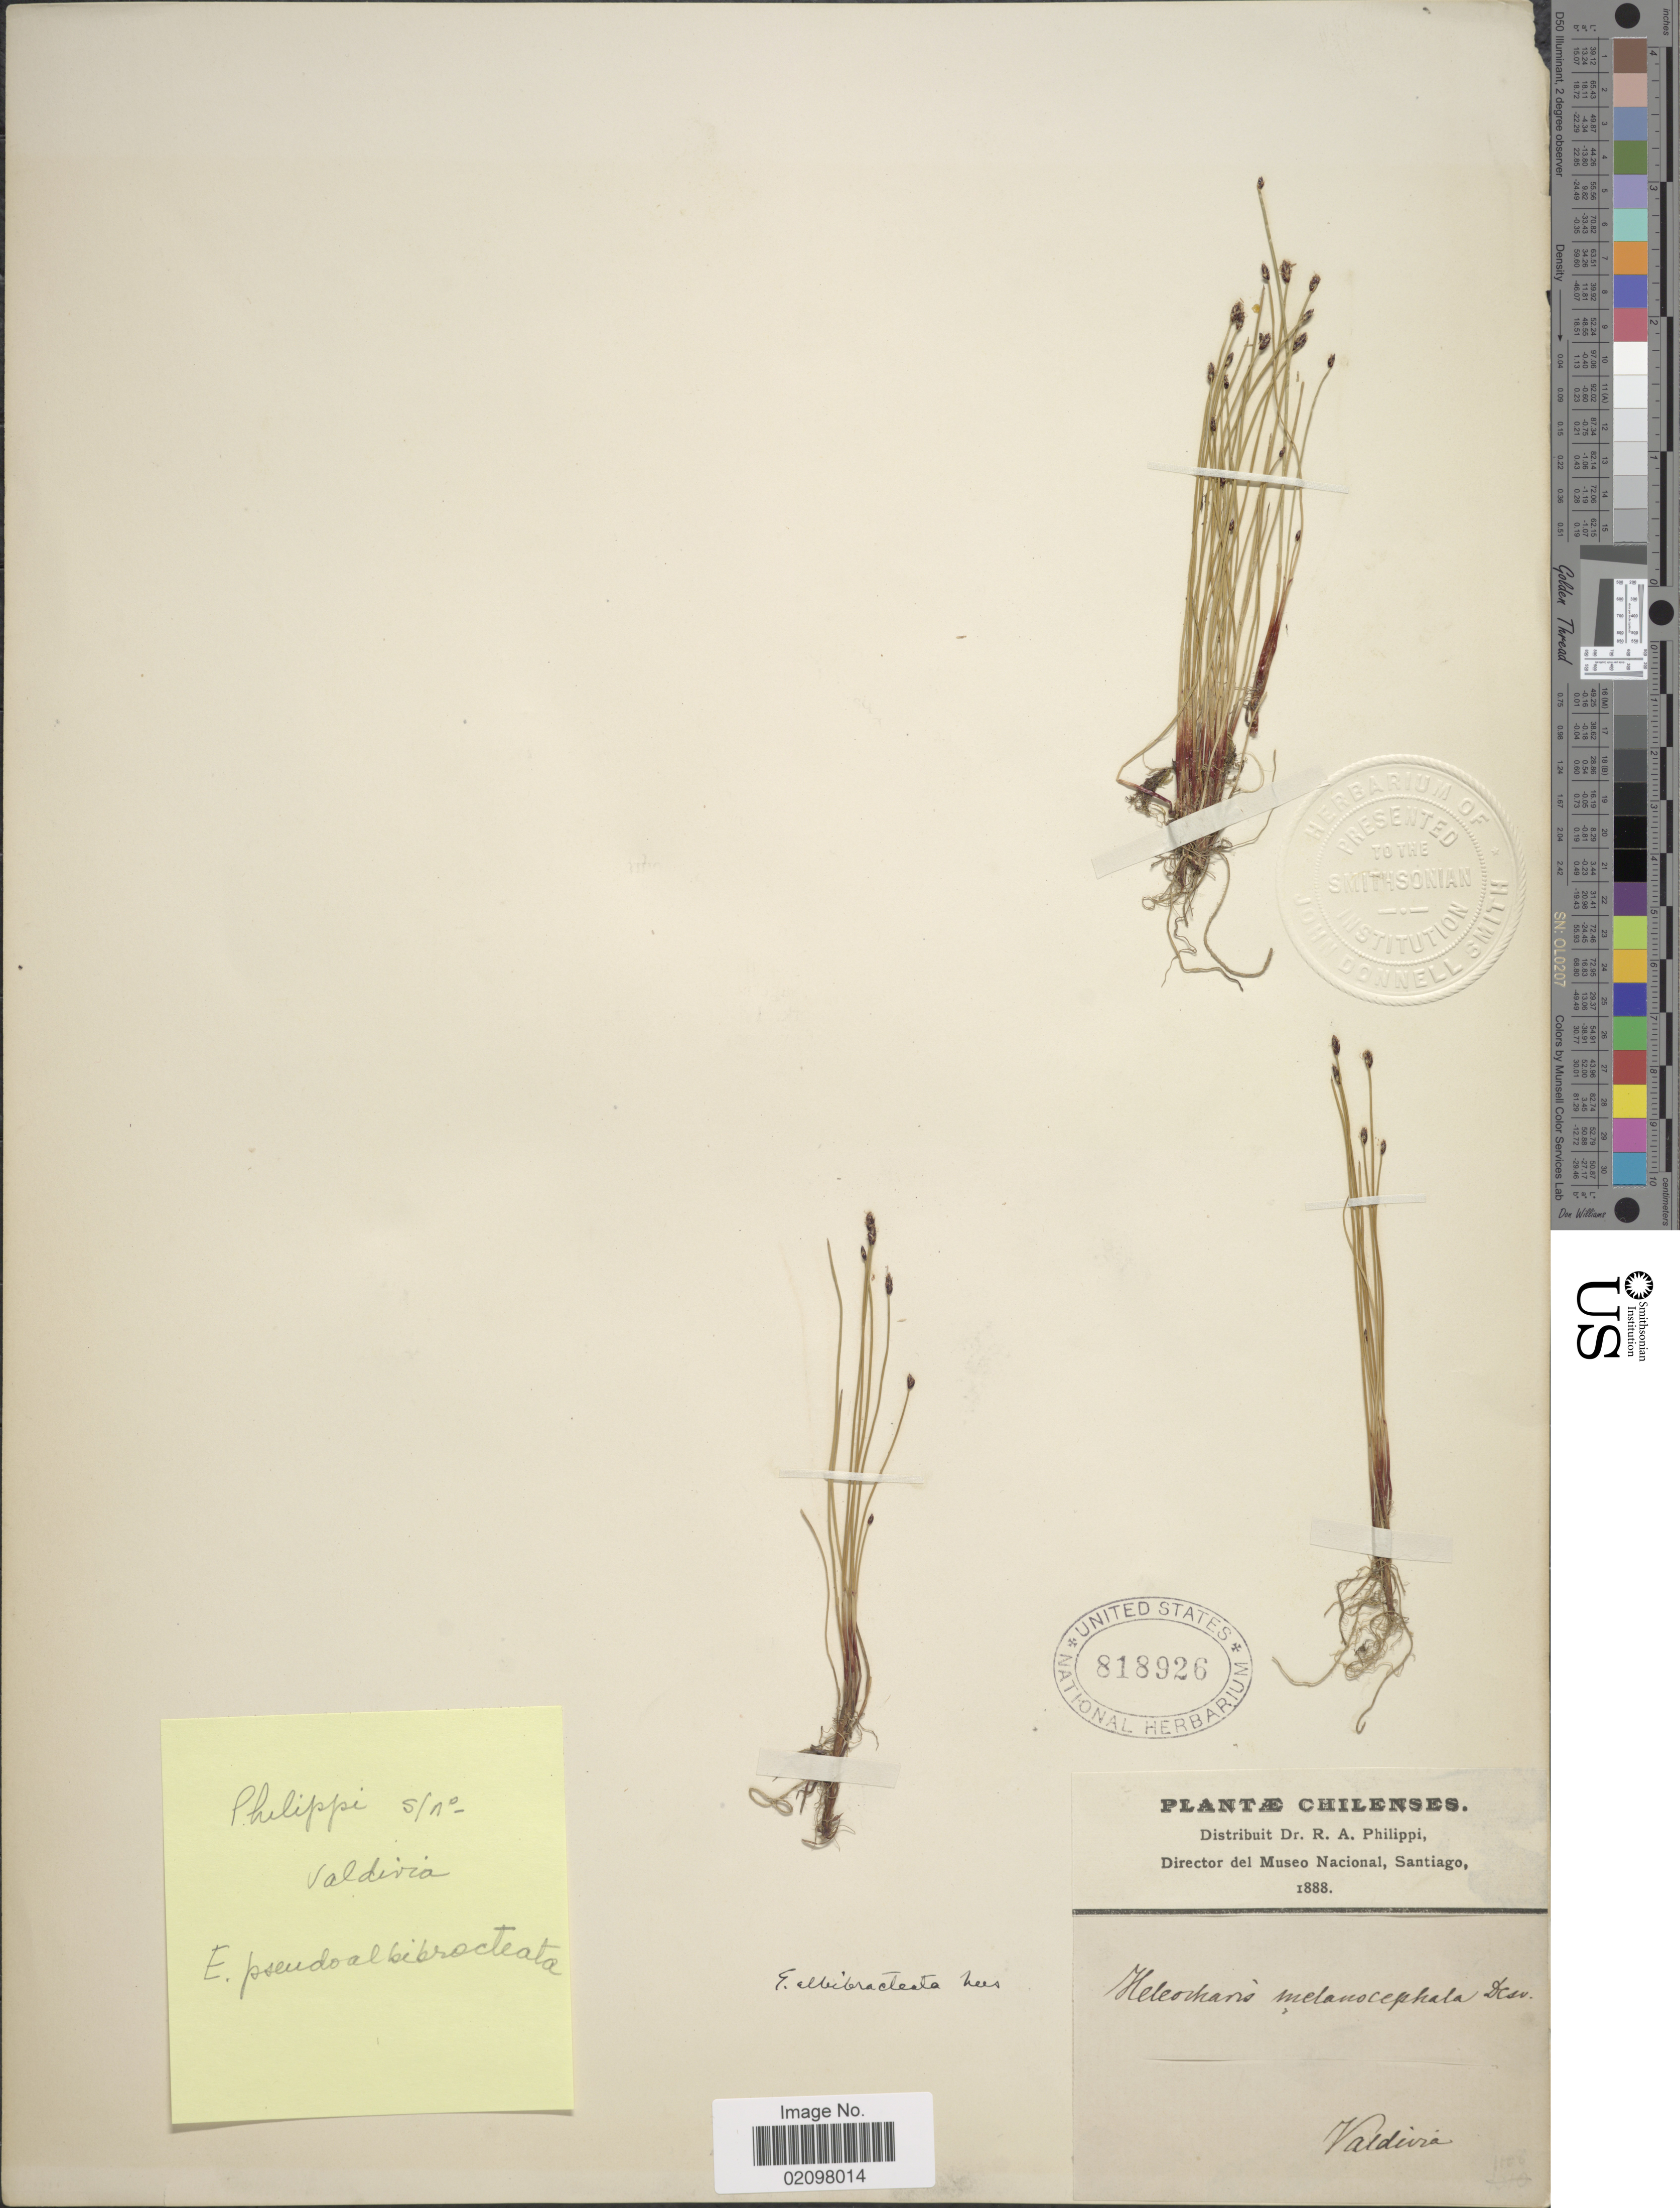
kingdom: Plantae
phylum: Tracheophyta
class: Liliopsida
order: Poales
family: Cyperaceae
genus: Eleocharis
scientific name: Eleocharis albibracteata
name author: Nees & Meyen ex Kunth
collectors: ex. herb. R.A. Philippi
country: Chile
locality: Valdivia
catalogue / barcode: US 818926